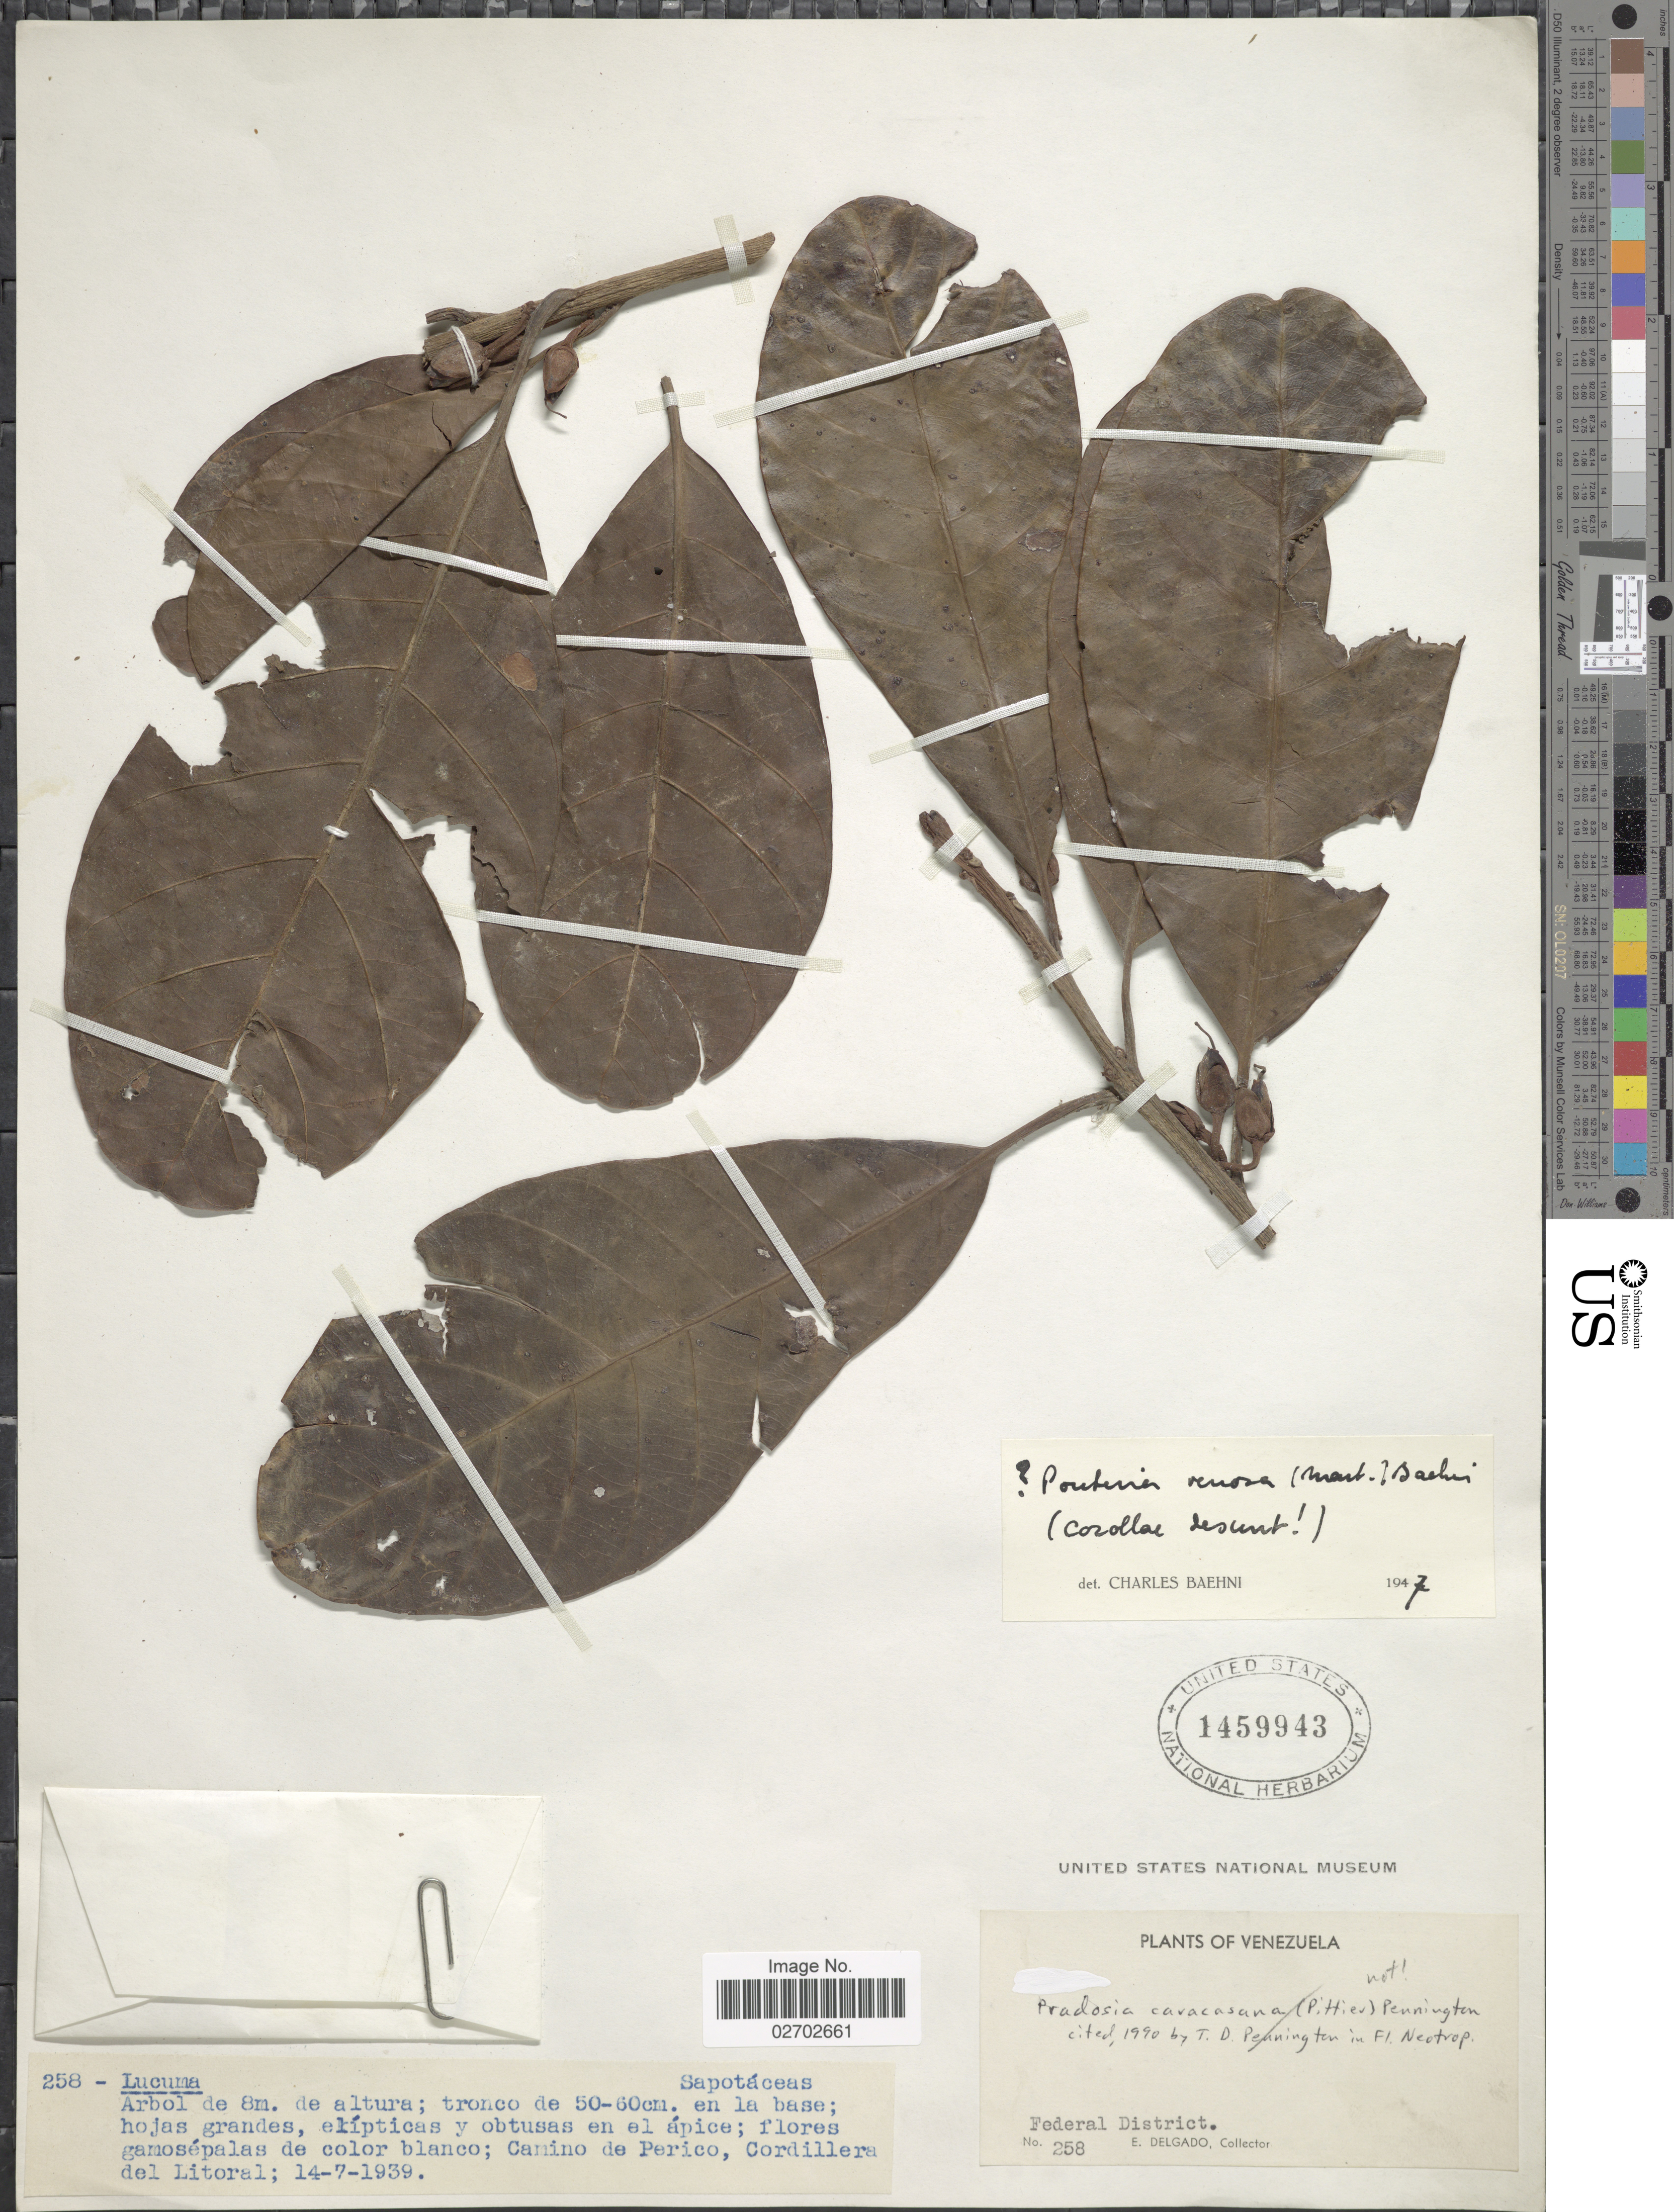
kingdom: Plantae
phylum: Tracheophyta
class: Magnoliopsida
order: Ericales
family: Sapotaceae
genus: Pouteria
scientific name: Pouteria venosa subsp. amazonica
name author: T.D. Penn.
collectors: E. Delgado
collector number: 258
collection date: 1939-07-14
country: Venezuela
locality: Federal District. Camino de Perico, Cordillera del Litoral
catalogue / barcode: US 1459943